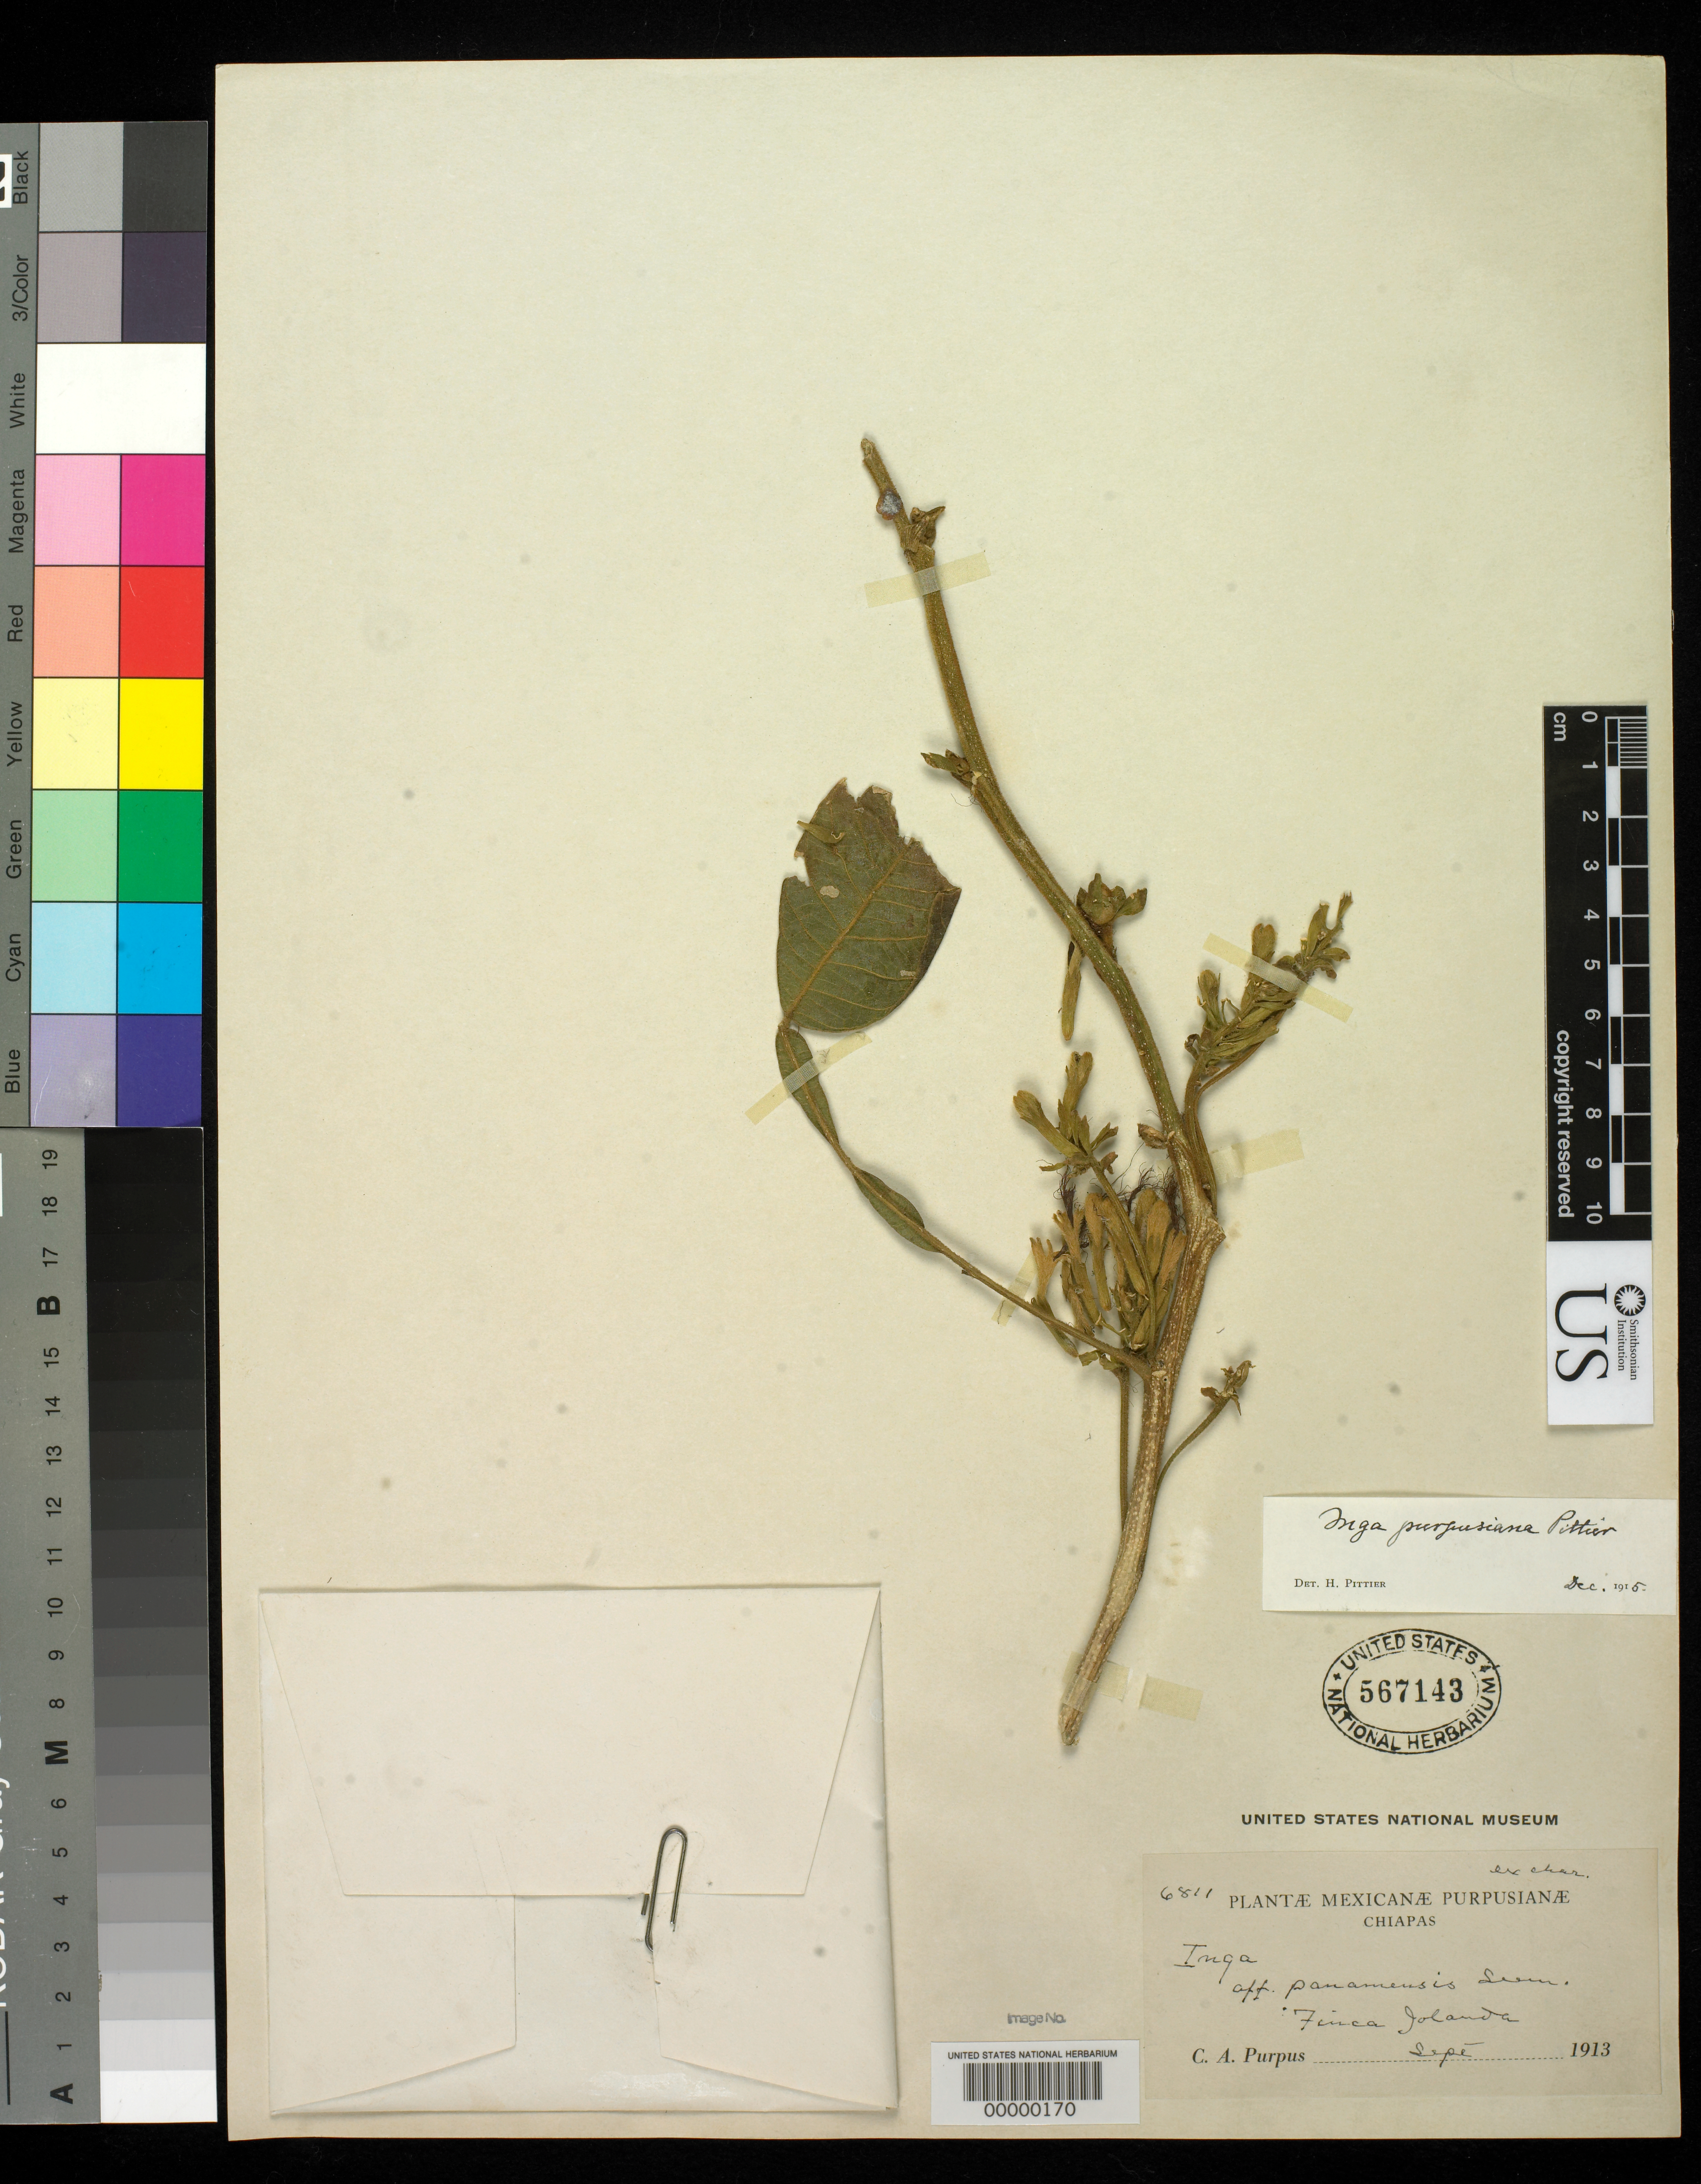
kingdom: Plantae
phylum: Tracheophyta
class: Magnoliopsida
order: Fabales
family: Fabaceae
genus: Inga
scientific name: Inga purpusii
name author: Pittier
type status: Isotype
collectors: C. A. Purpus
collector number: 6811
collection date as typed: Sep 1913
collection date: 1913-09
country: Mexico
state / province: Chiapas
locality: Finca Yolanda.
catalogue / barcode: US 567143